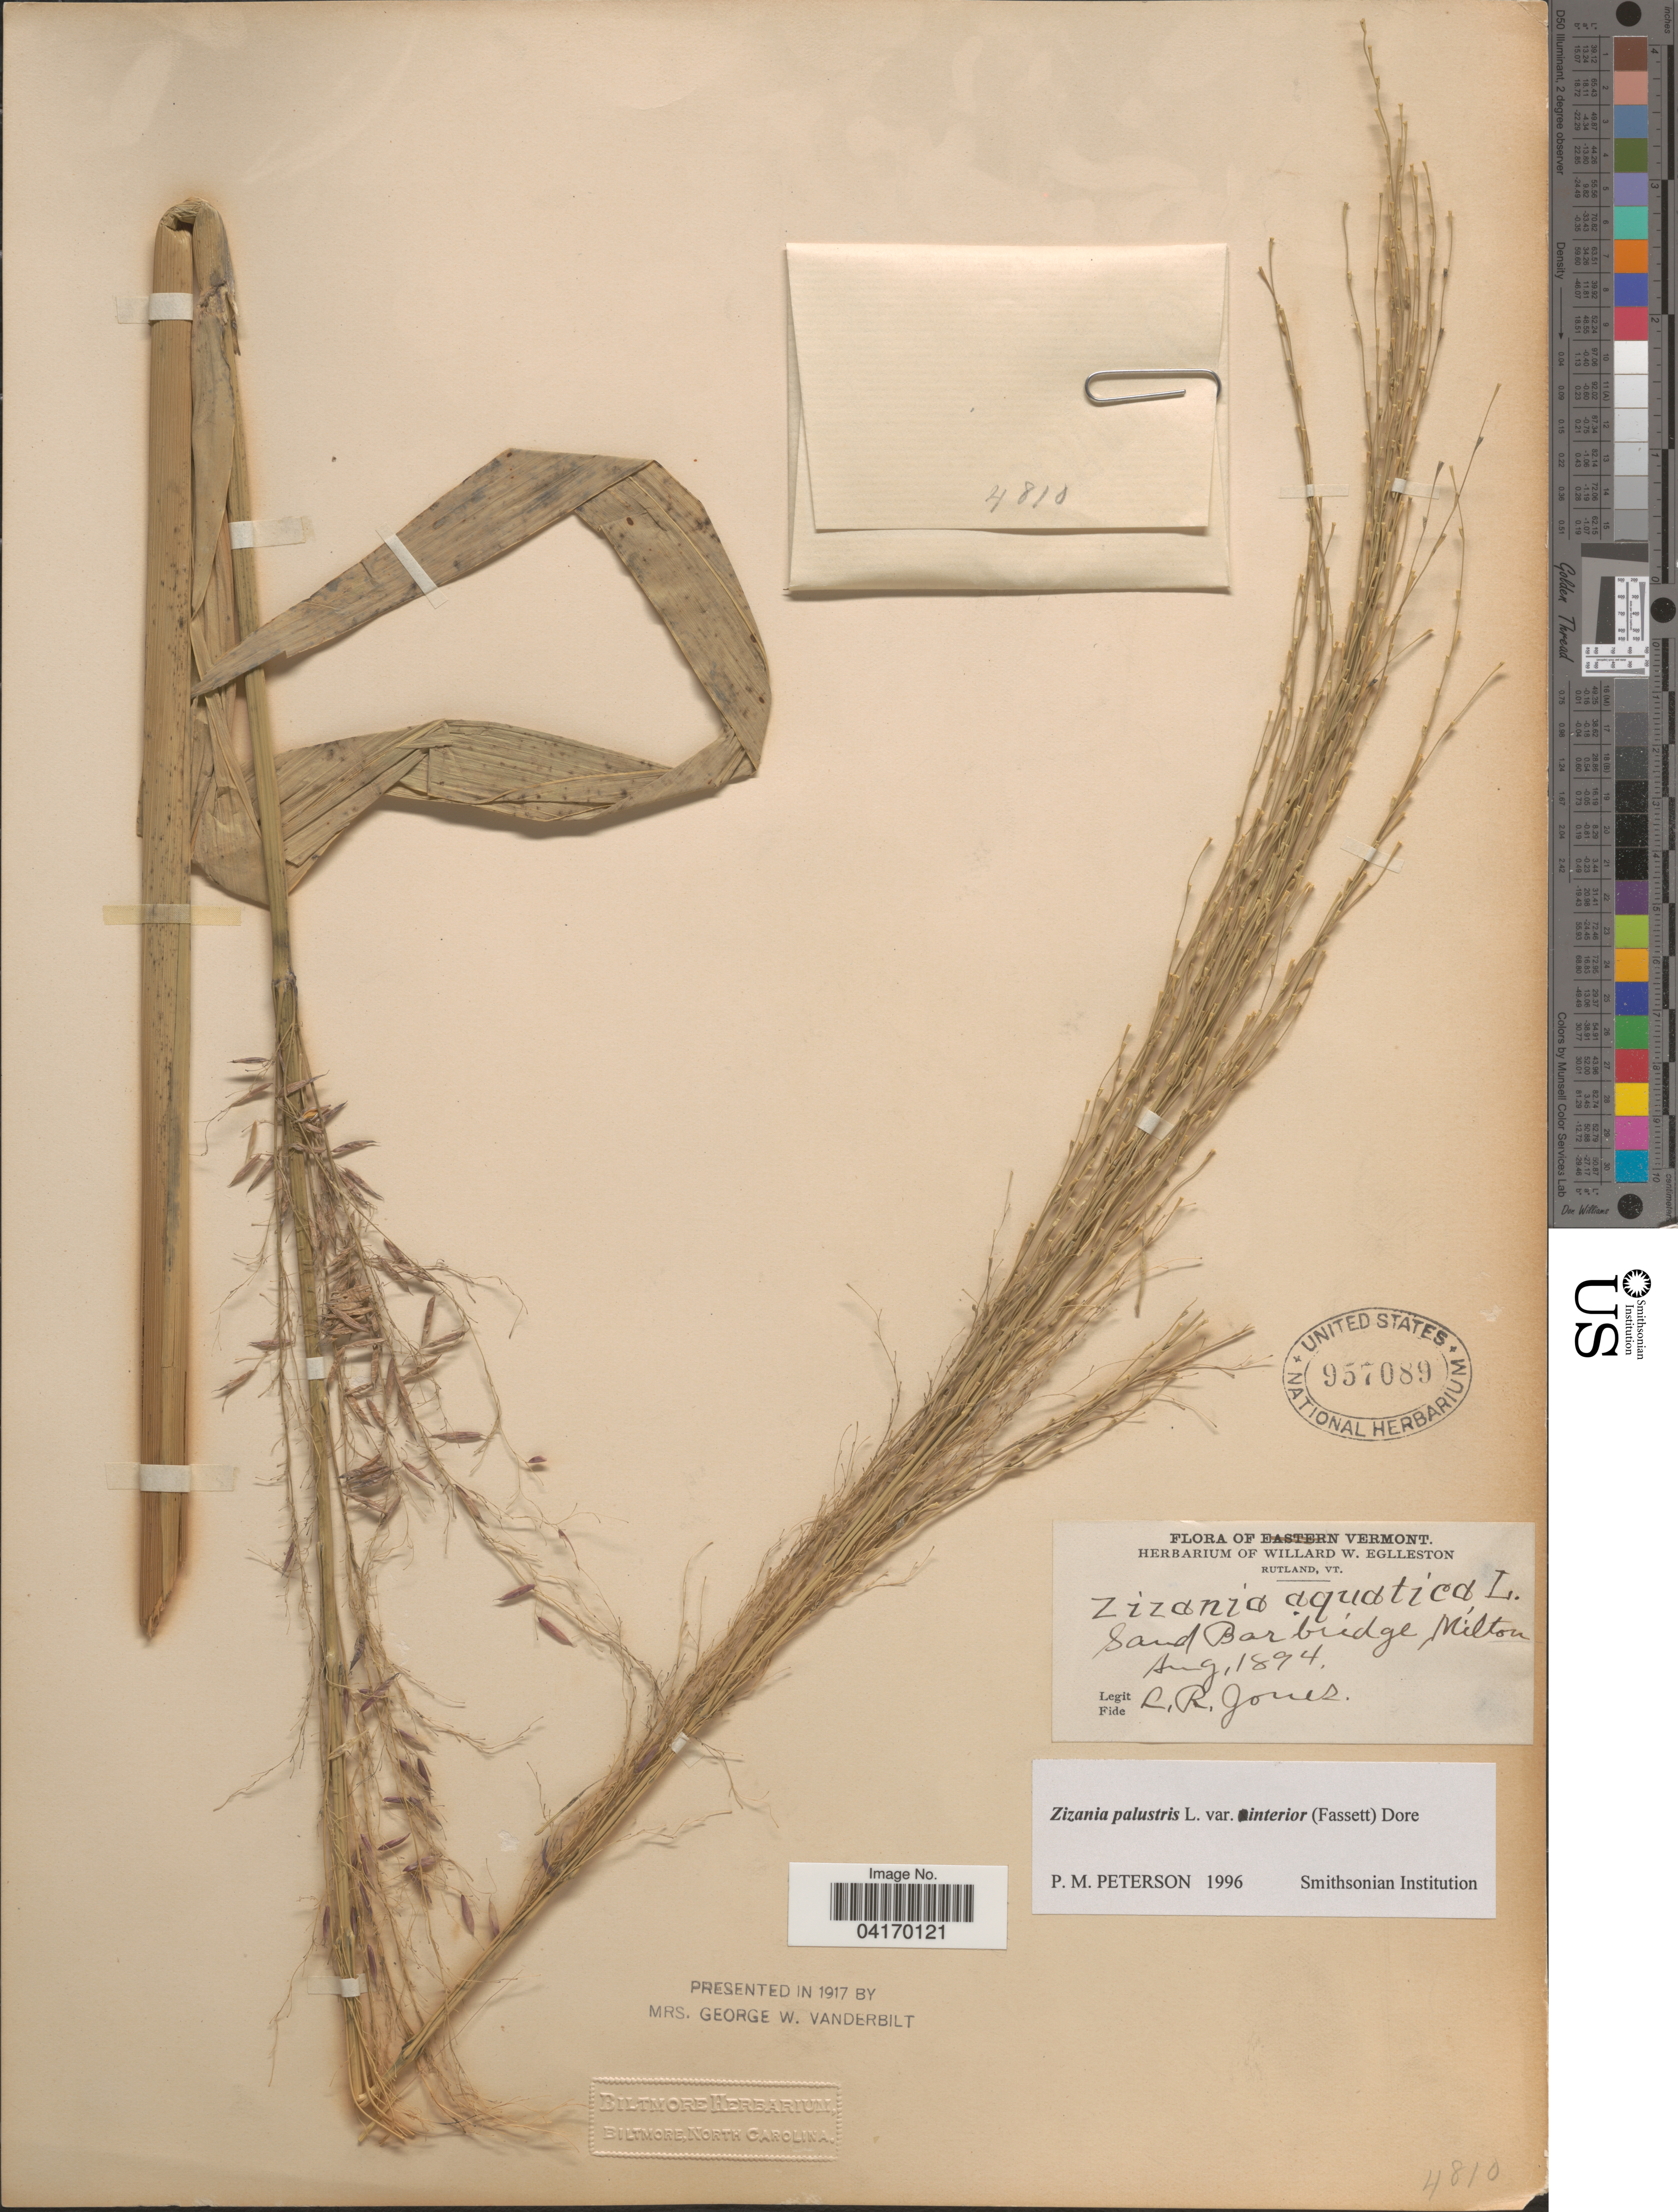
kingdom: Plantae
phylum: Tracheophyta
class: Liliopsida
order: Poales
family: Poaceae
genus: Zizania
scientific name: Zizania aquatica var. interior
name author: Fassett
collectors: L. R. Jones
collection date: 1894-08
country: United States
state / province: Vermont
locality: Sand Bar bridge, Milton.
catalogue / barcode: US 957089